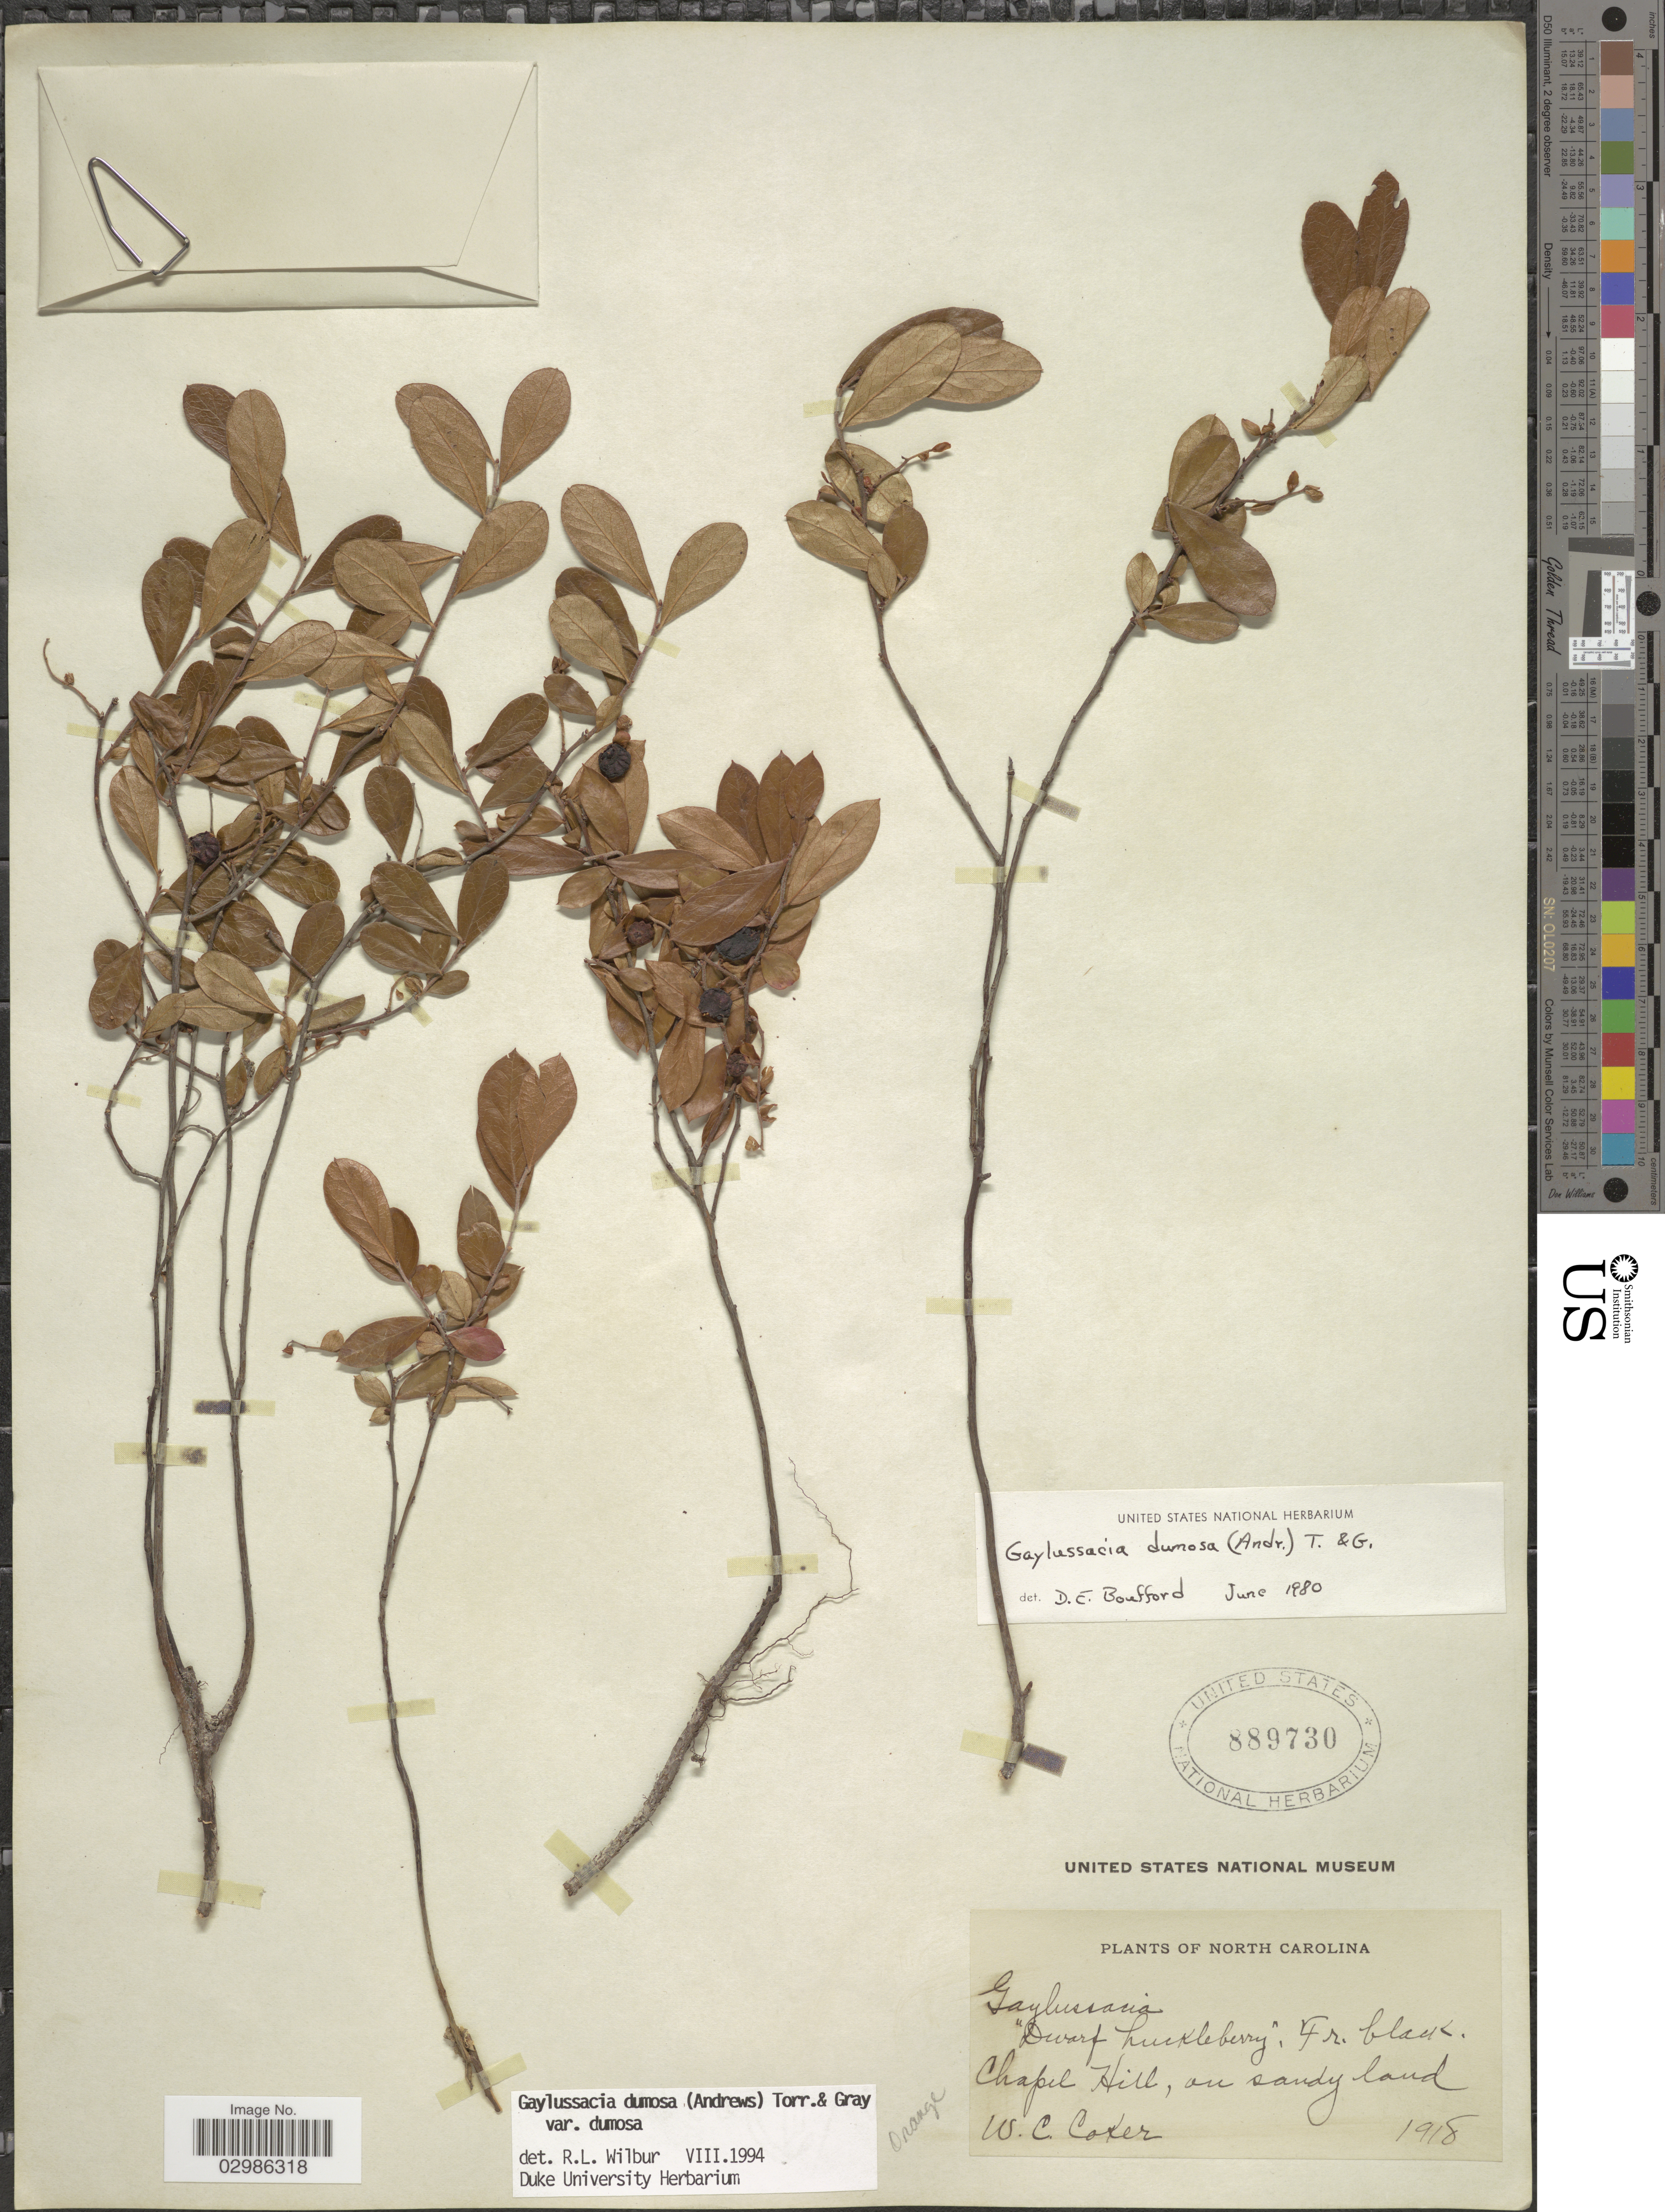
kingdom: Plantae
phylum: Tracheophyta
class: Magnoliopsida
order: Ericales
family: Ericaceae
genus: Gaylussacia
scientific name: Gaylussacia dumosa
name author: (Andrews) Torr. & A. Gray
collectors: W. Coker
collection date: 1918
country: United States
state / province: North Carolina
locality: Chapel Hill, Orange.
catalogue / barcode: US 889730